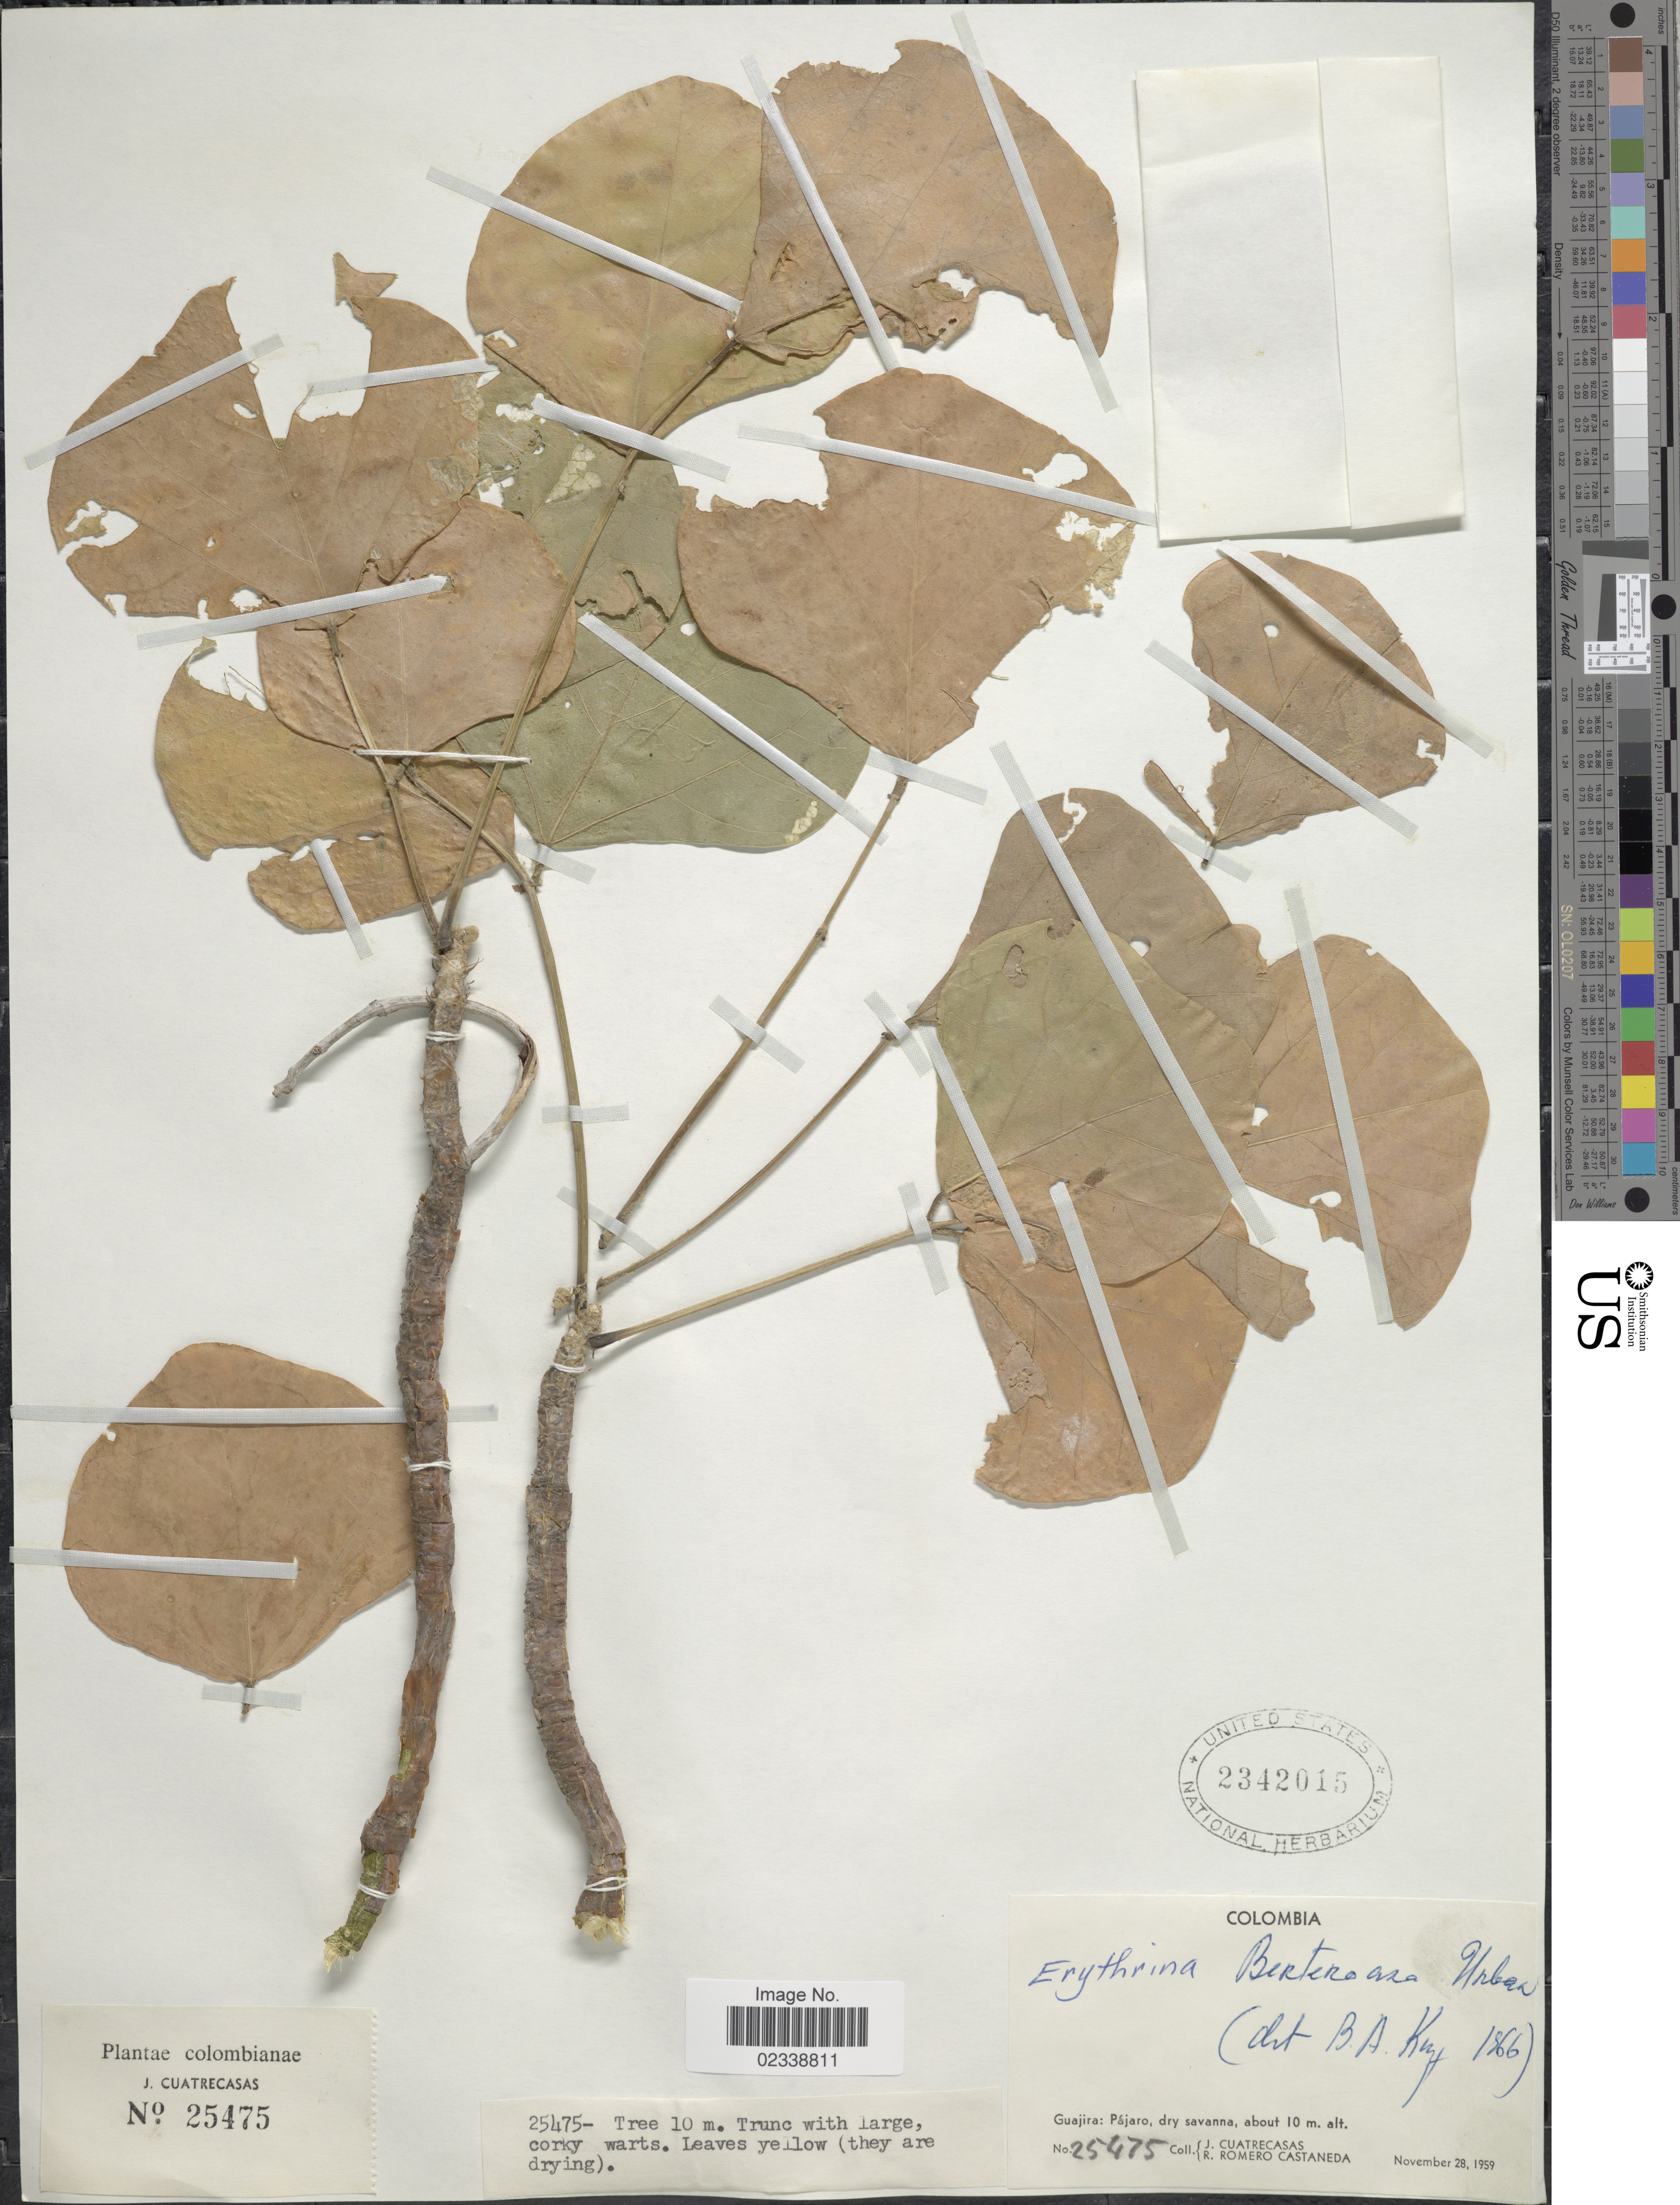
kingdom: Plantae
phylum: Tracheophyta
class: Magnoliopsida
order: Fabales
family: Fabaceae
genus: Erythrina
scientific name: Erythrina berteroana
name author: Urb.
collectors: J. Cuatrecasas & R. Romero Castañeda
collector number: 25475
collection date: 1959-11-28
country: Colombia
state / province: La Guajira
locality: Pajaro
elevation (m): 10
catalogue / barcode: US 2342015